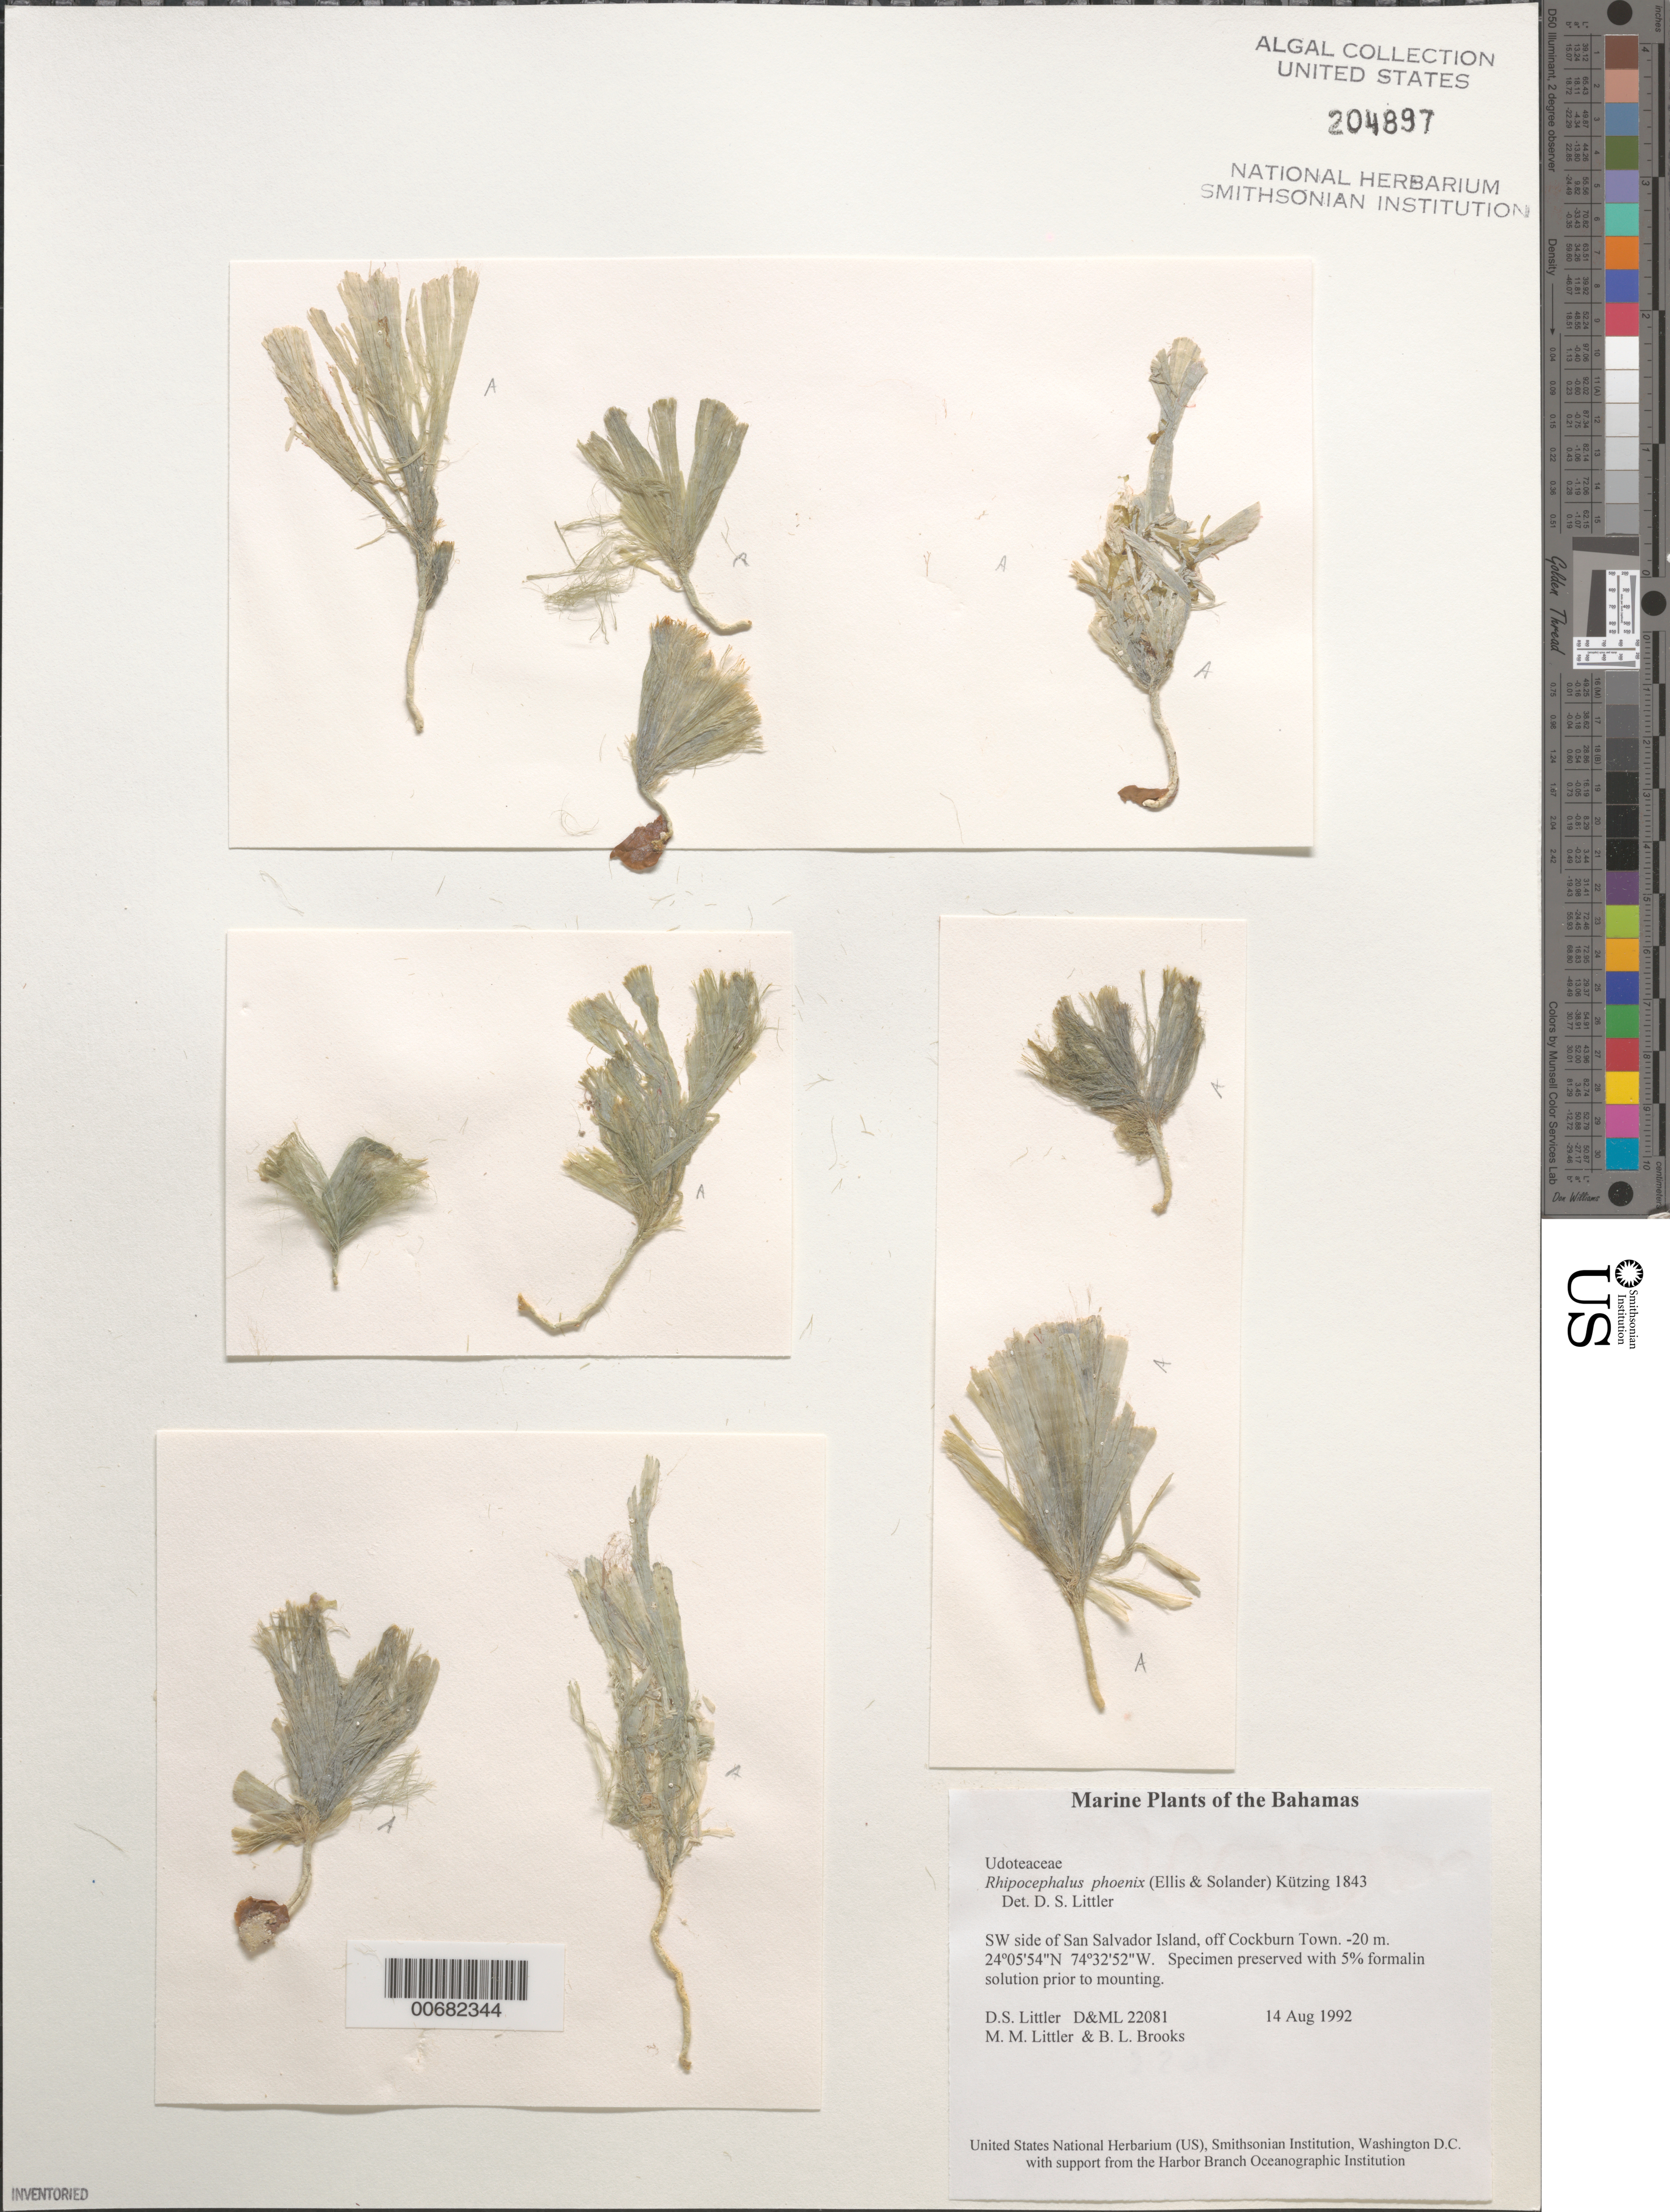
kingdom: Plantae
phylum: Chlorophyta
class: Ulvophyceae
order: Bryopsidales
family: Udoteaceae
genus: Rhipocephalus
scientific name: Rhipocephalus phoenix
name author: (J. Ellis & Sol.) Kütz.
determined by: Littler, D. S.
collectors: D. S. Littler, M. M. Littler & B. Brooks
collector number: D&ML 22081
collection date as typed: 14 Aug 1992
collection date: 1992-08-14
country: Bahamas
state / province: San Salvador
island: San Salvador Island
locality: Off Cockburn Town, southwest side of island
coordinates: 24 05' 54" N, 74 32' 52" W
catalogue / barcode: US 204897